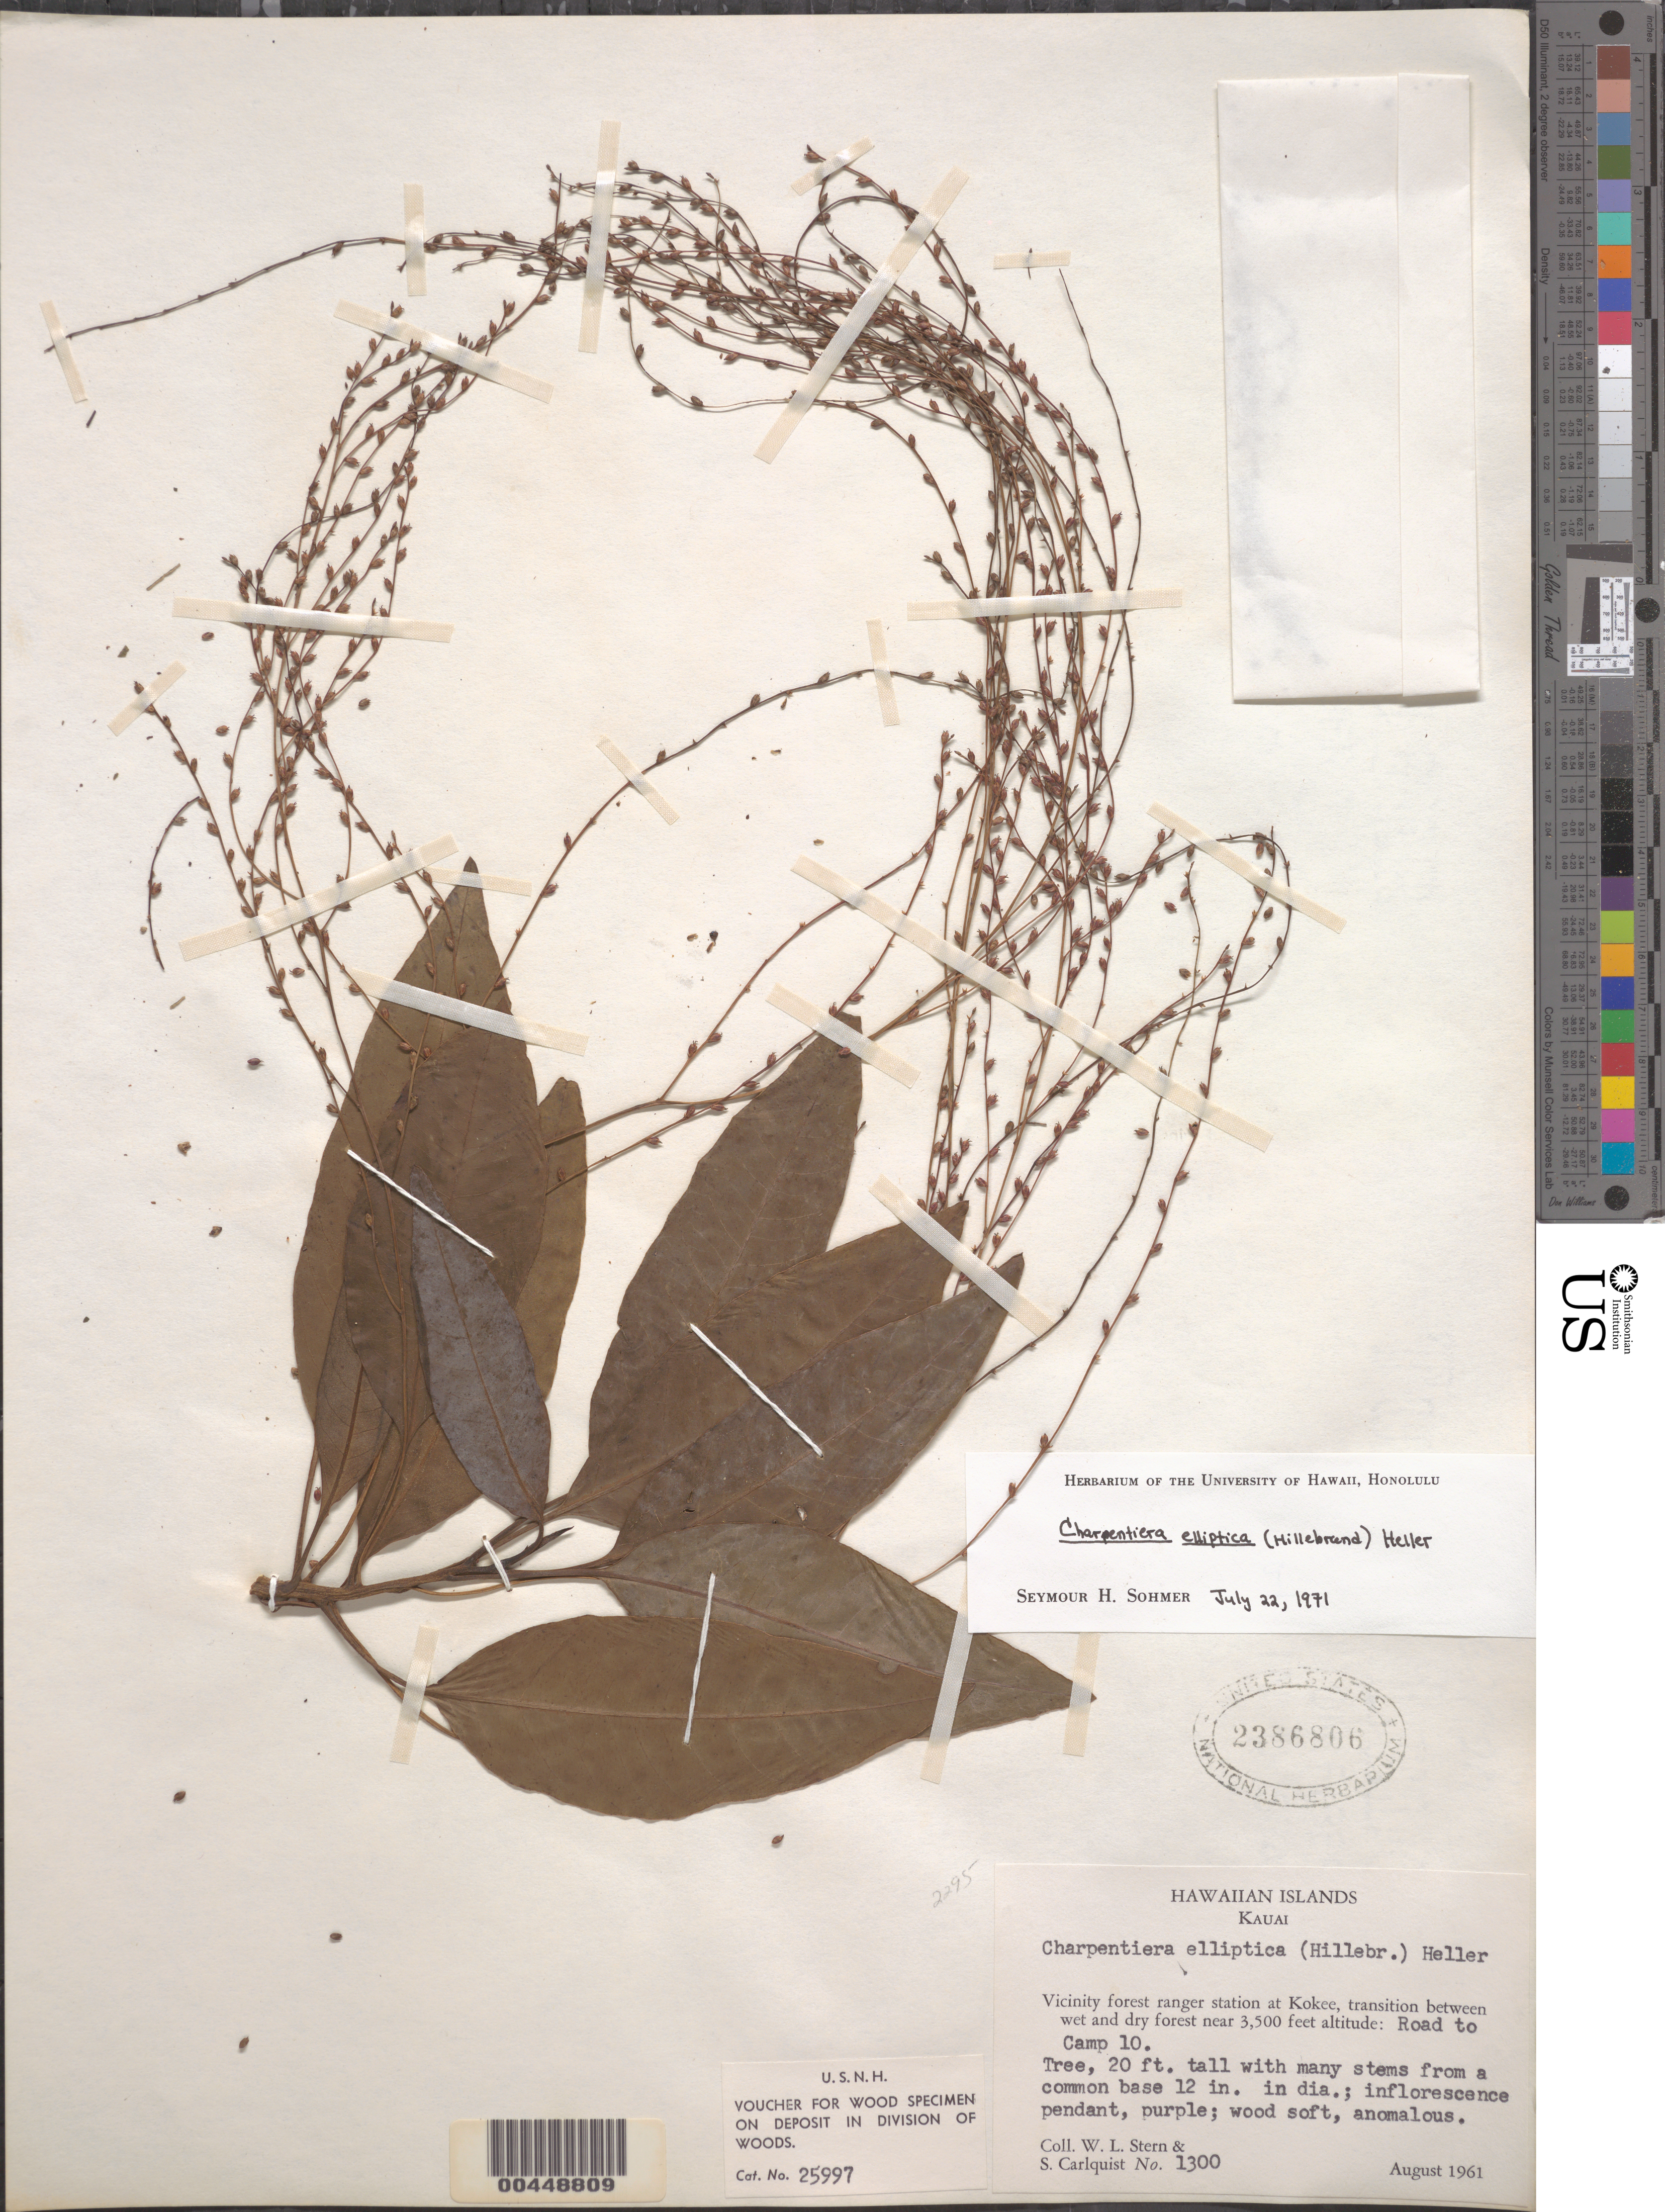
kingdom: Plantae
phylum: Tracheophyta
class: Magnoliopsida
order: Caryophyllales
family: Amaranthaceae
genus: Charpentiera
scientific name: Charpentiera elliptica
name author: (Hillebr.) A. Heller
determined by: Sohmer, S. H.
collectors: W. L. Stern & S. Carlquist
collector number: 1300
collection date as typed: Aug 1961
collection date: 1961-08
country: United States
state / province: Hawaii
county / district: Kauai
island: Kaua'i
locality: Vicinity forest ranger station at Kokee, rd to Camp 10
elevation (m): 1067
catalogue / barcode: US 2386806